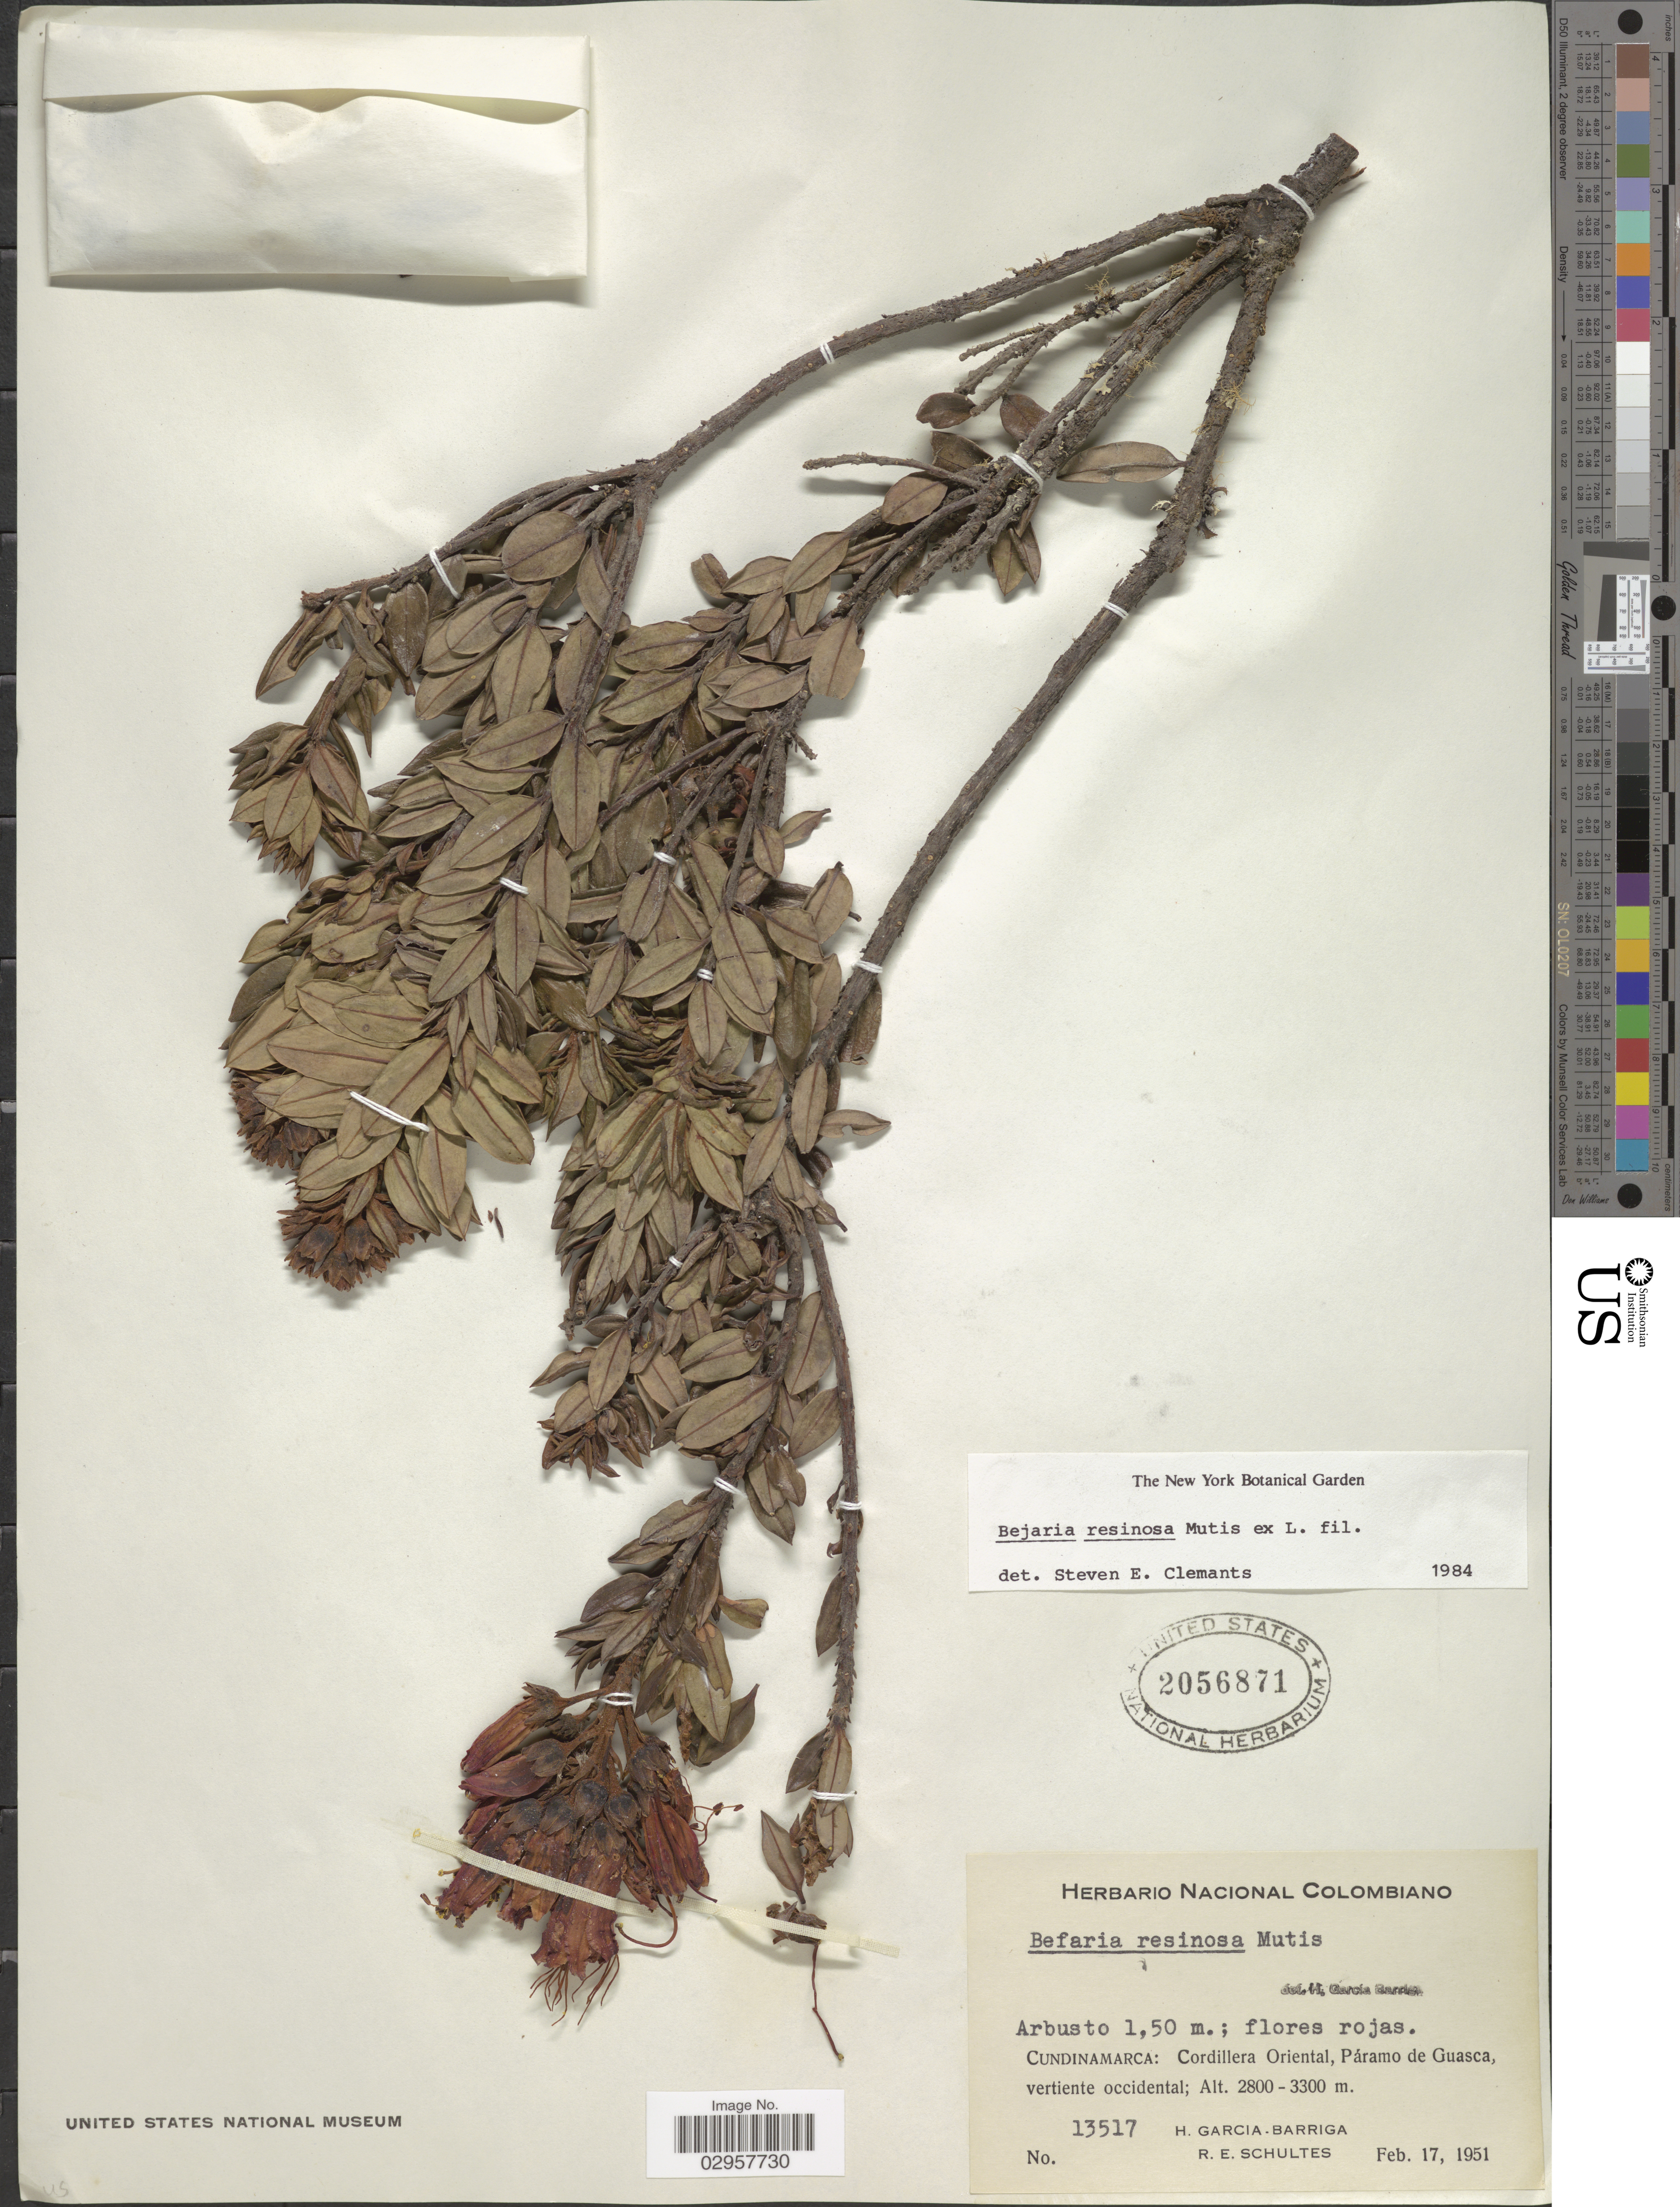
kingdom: Plantae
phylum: Tracheophyta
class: Magnoliopsida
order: Ericales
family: Ericaceae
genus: Befaria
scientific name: Befaria resinosa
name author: Mutis ex L. f.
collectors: H. García Barriga & R. E. Schultes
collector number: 13517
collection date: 1951-02-17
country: Colombia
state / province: Cundinamarca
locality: Cordillera Oriental, Páramo de Guasca, vertiente occidental.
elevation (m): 2800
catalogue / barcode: US 2056871